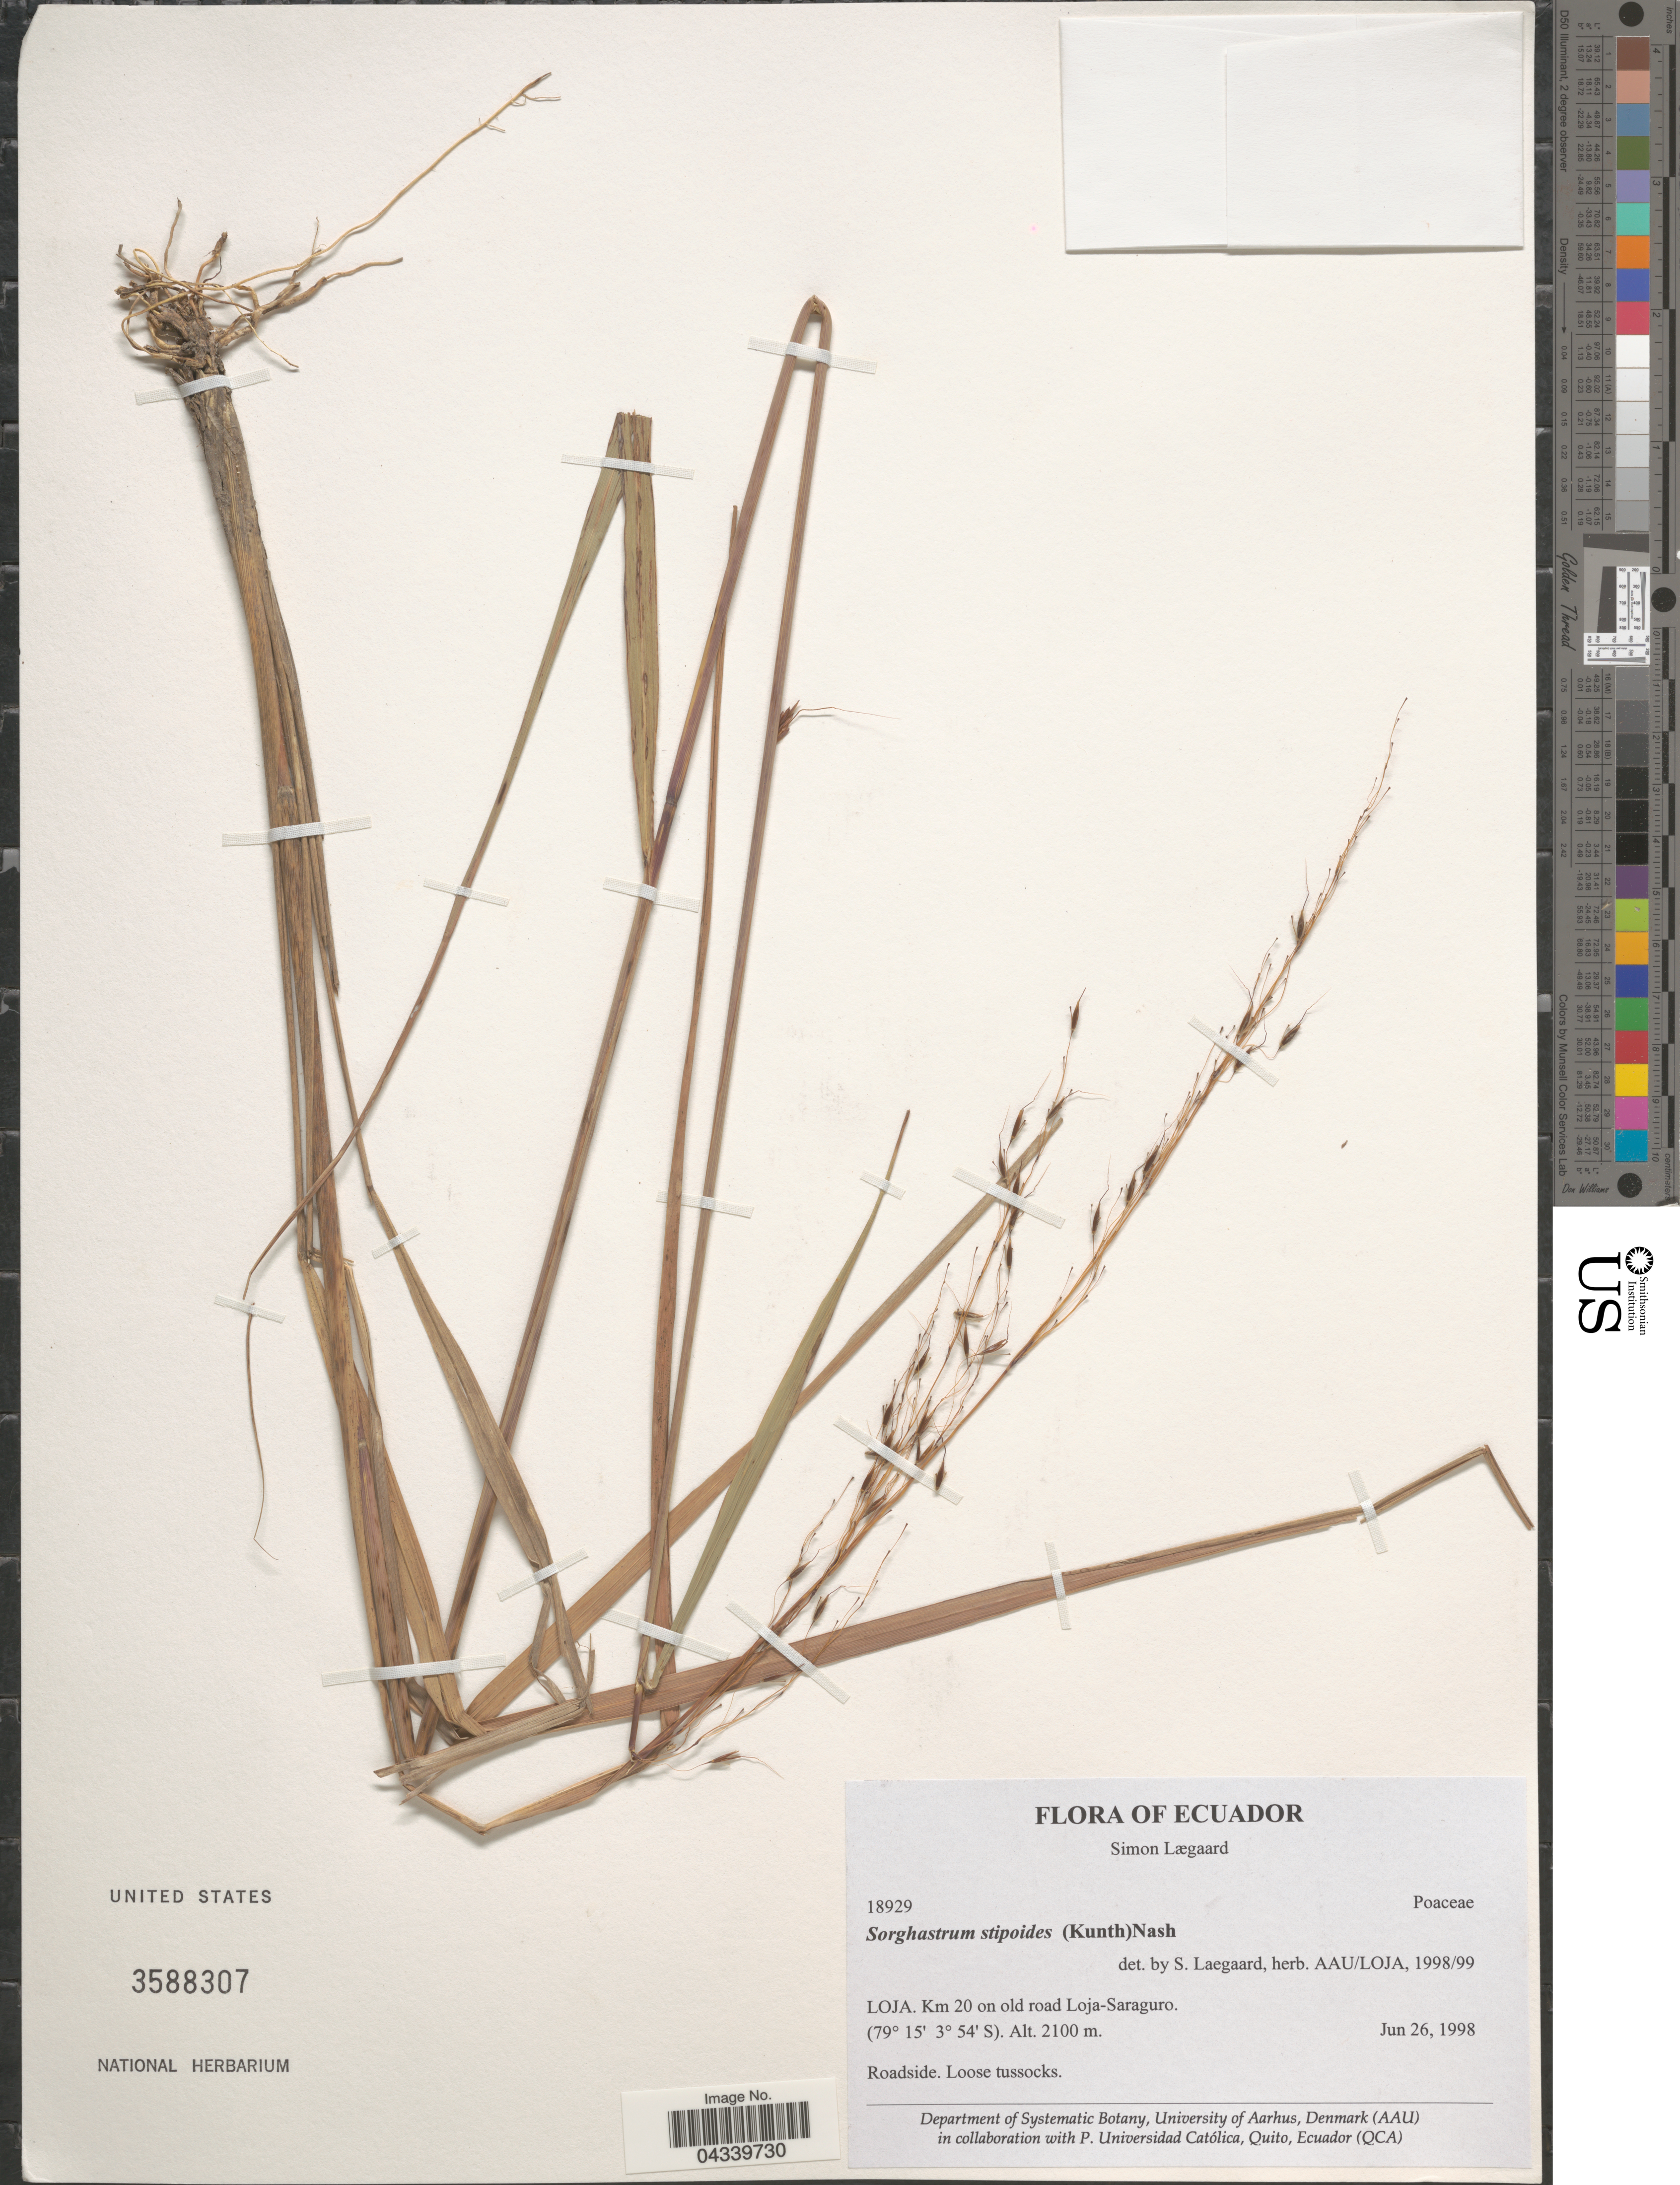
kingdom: Plantae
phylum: Tracheophyta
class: Liliopsida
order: Poales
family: Poaceae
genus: Sorghastrum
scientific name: Sorghastrum stipoides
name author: (Kunth) Nash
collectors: S. Lægaard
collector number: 18929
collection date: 1998-06-26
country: Ecuador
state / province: Loja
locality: Km 20 on old road Loja-Saraguro.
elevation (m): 2100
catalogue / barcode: US 3588307